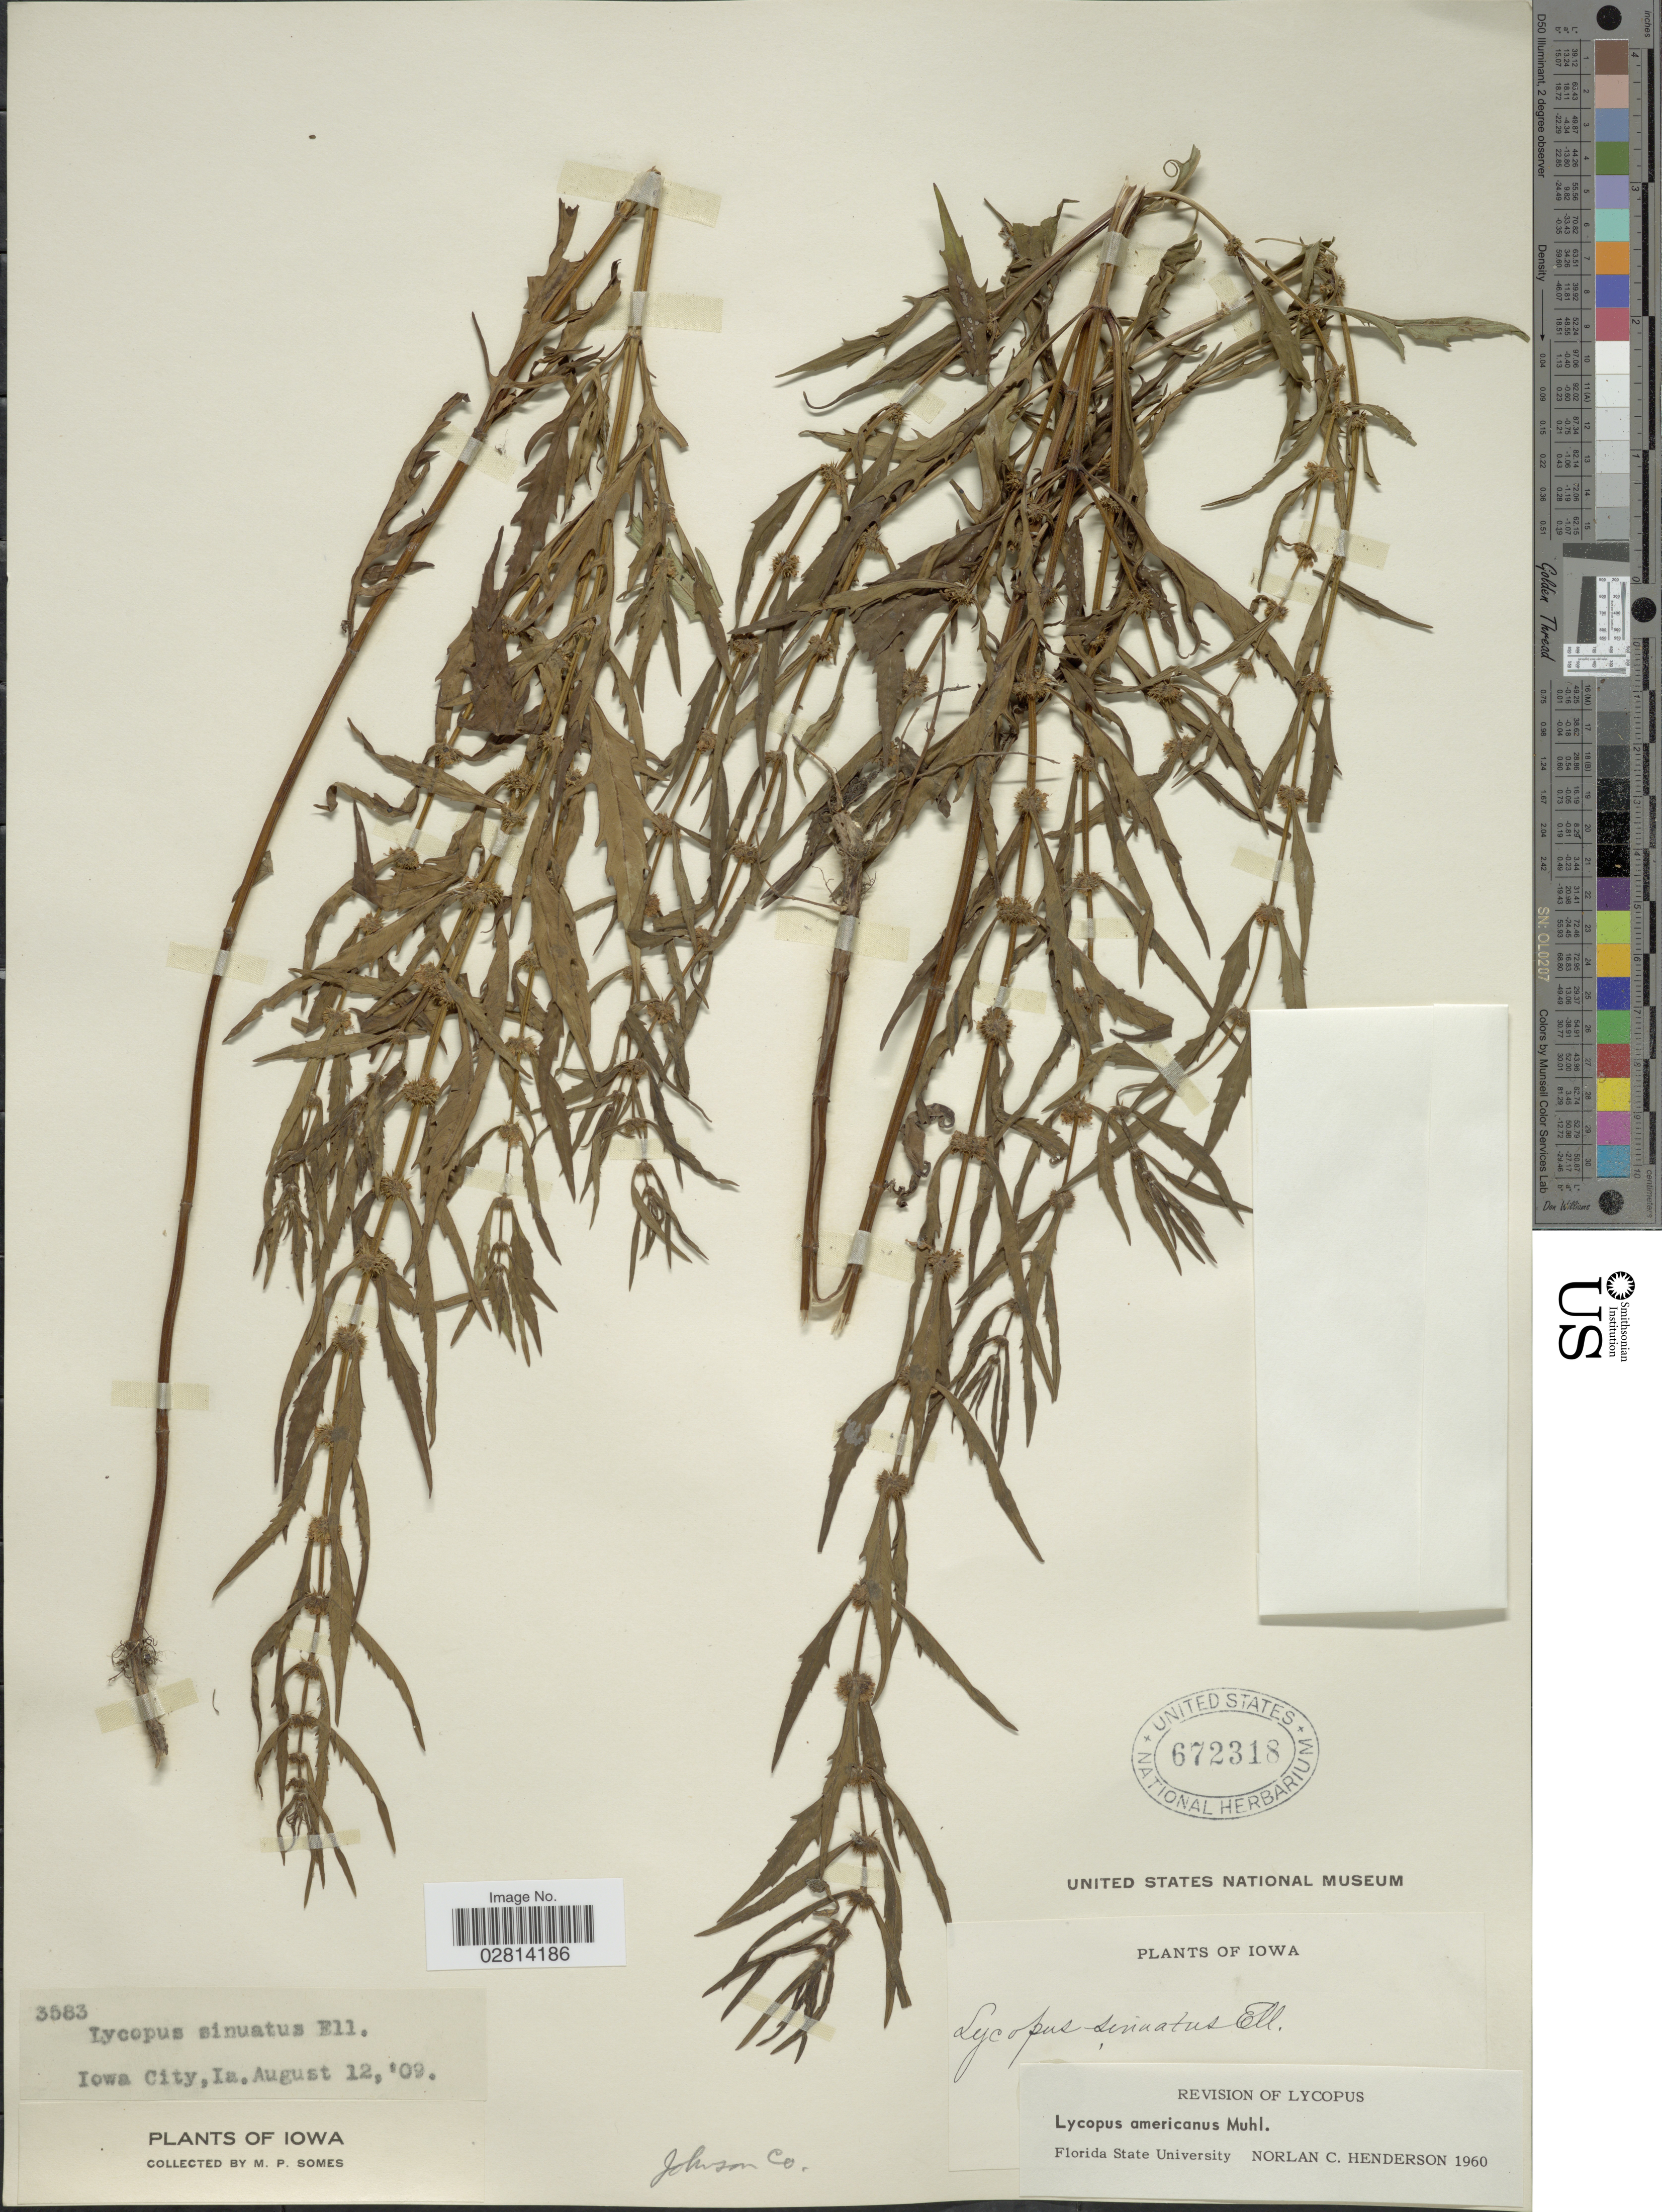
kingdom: Plantae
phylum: Tracheophyta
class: Magnoliopsida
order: Lamiales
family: Lamiaceae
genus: Lycopus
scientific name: Lycopus americanus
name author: Muhl. ex W.P.C. Barton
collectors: M. Somes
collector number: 3583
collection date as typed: Transcribed d/m/y: 12/8/9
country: United States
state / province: Iowa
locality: Iowa City, Ia.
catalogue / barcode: US 672318